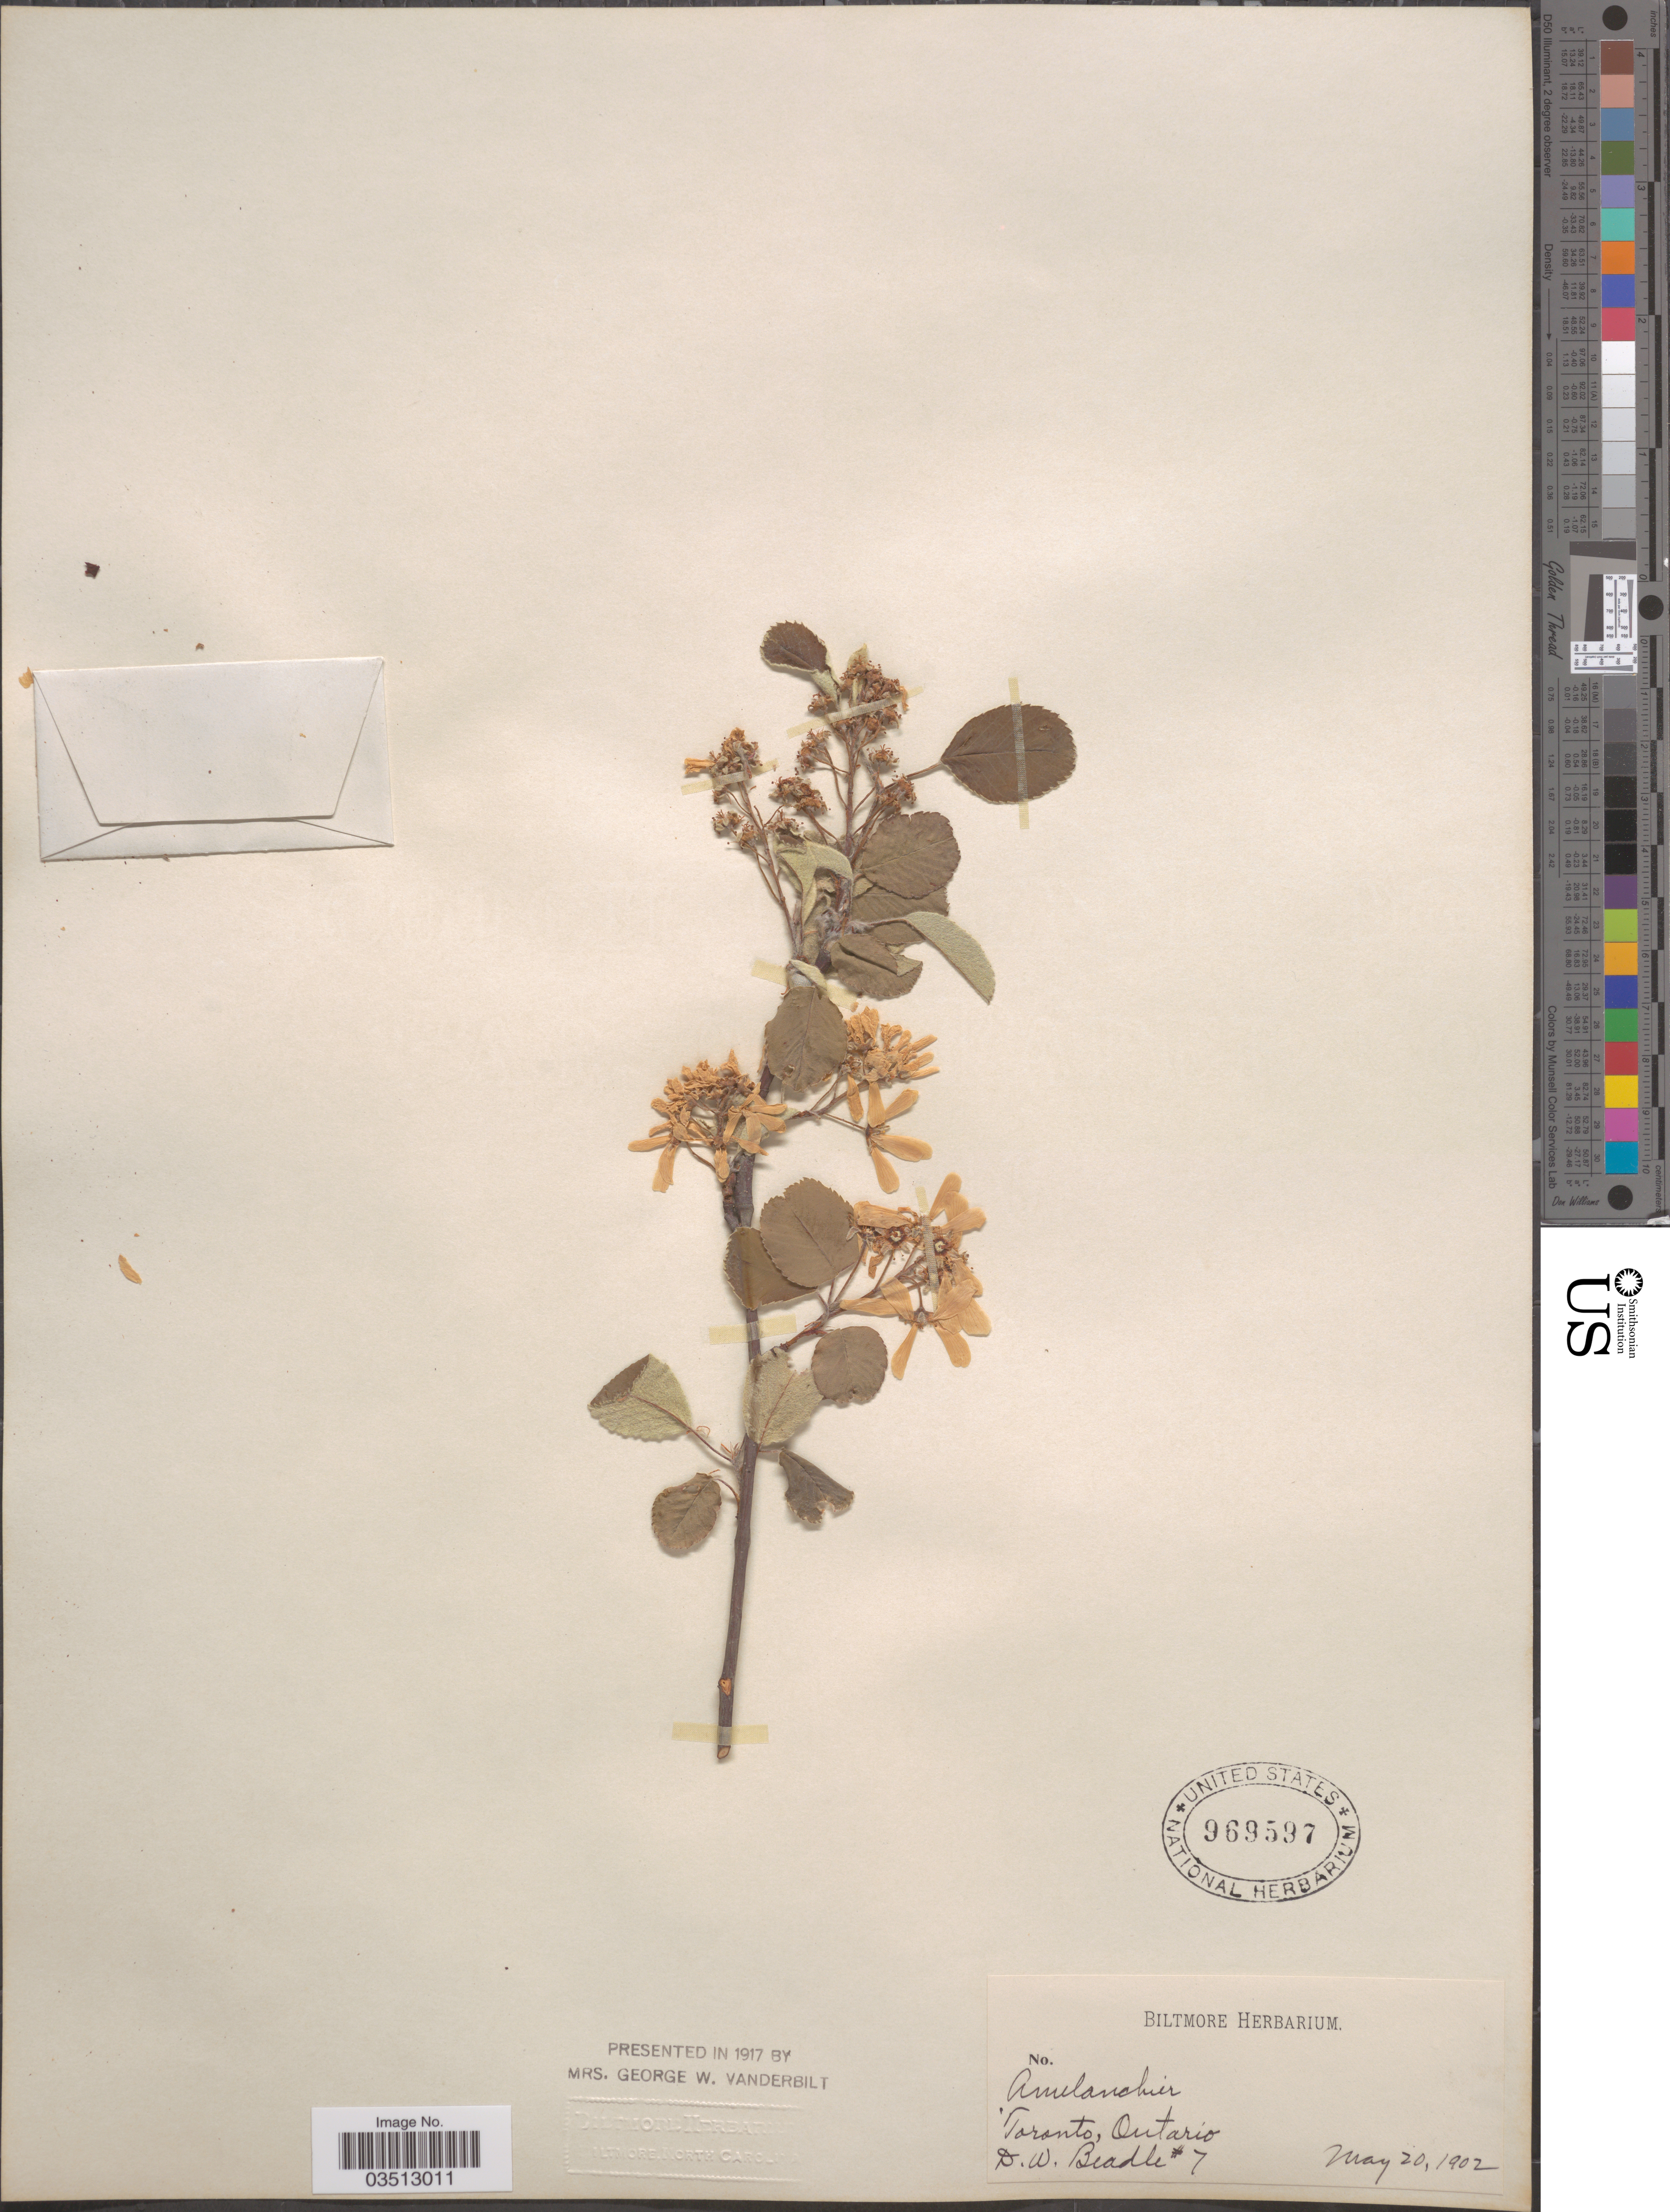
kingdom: Plantae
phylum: Tracheophyta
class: Magnoliopsida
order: Rosales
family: Rosaceae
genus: Amelanchier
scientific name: Amelanchier sp.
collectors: D. Beadle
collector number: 7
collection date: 1902-05-20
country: Canada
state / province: Ontario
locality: Toronto.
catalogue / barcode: US 969597